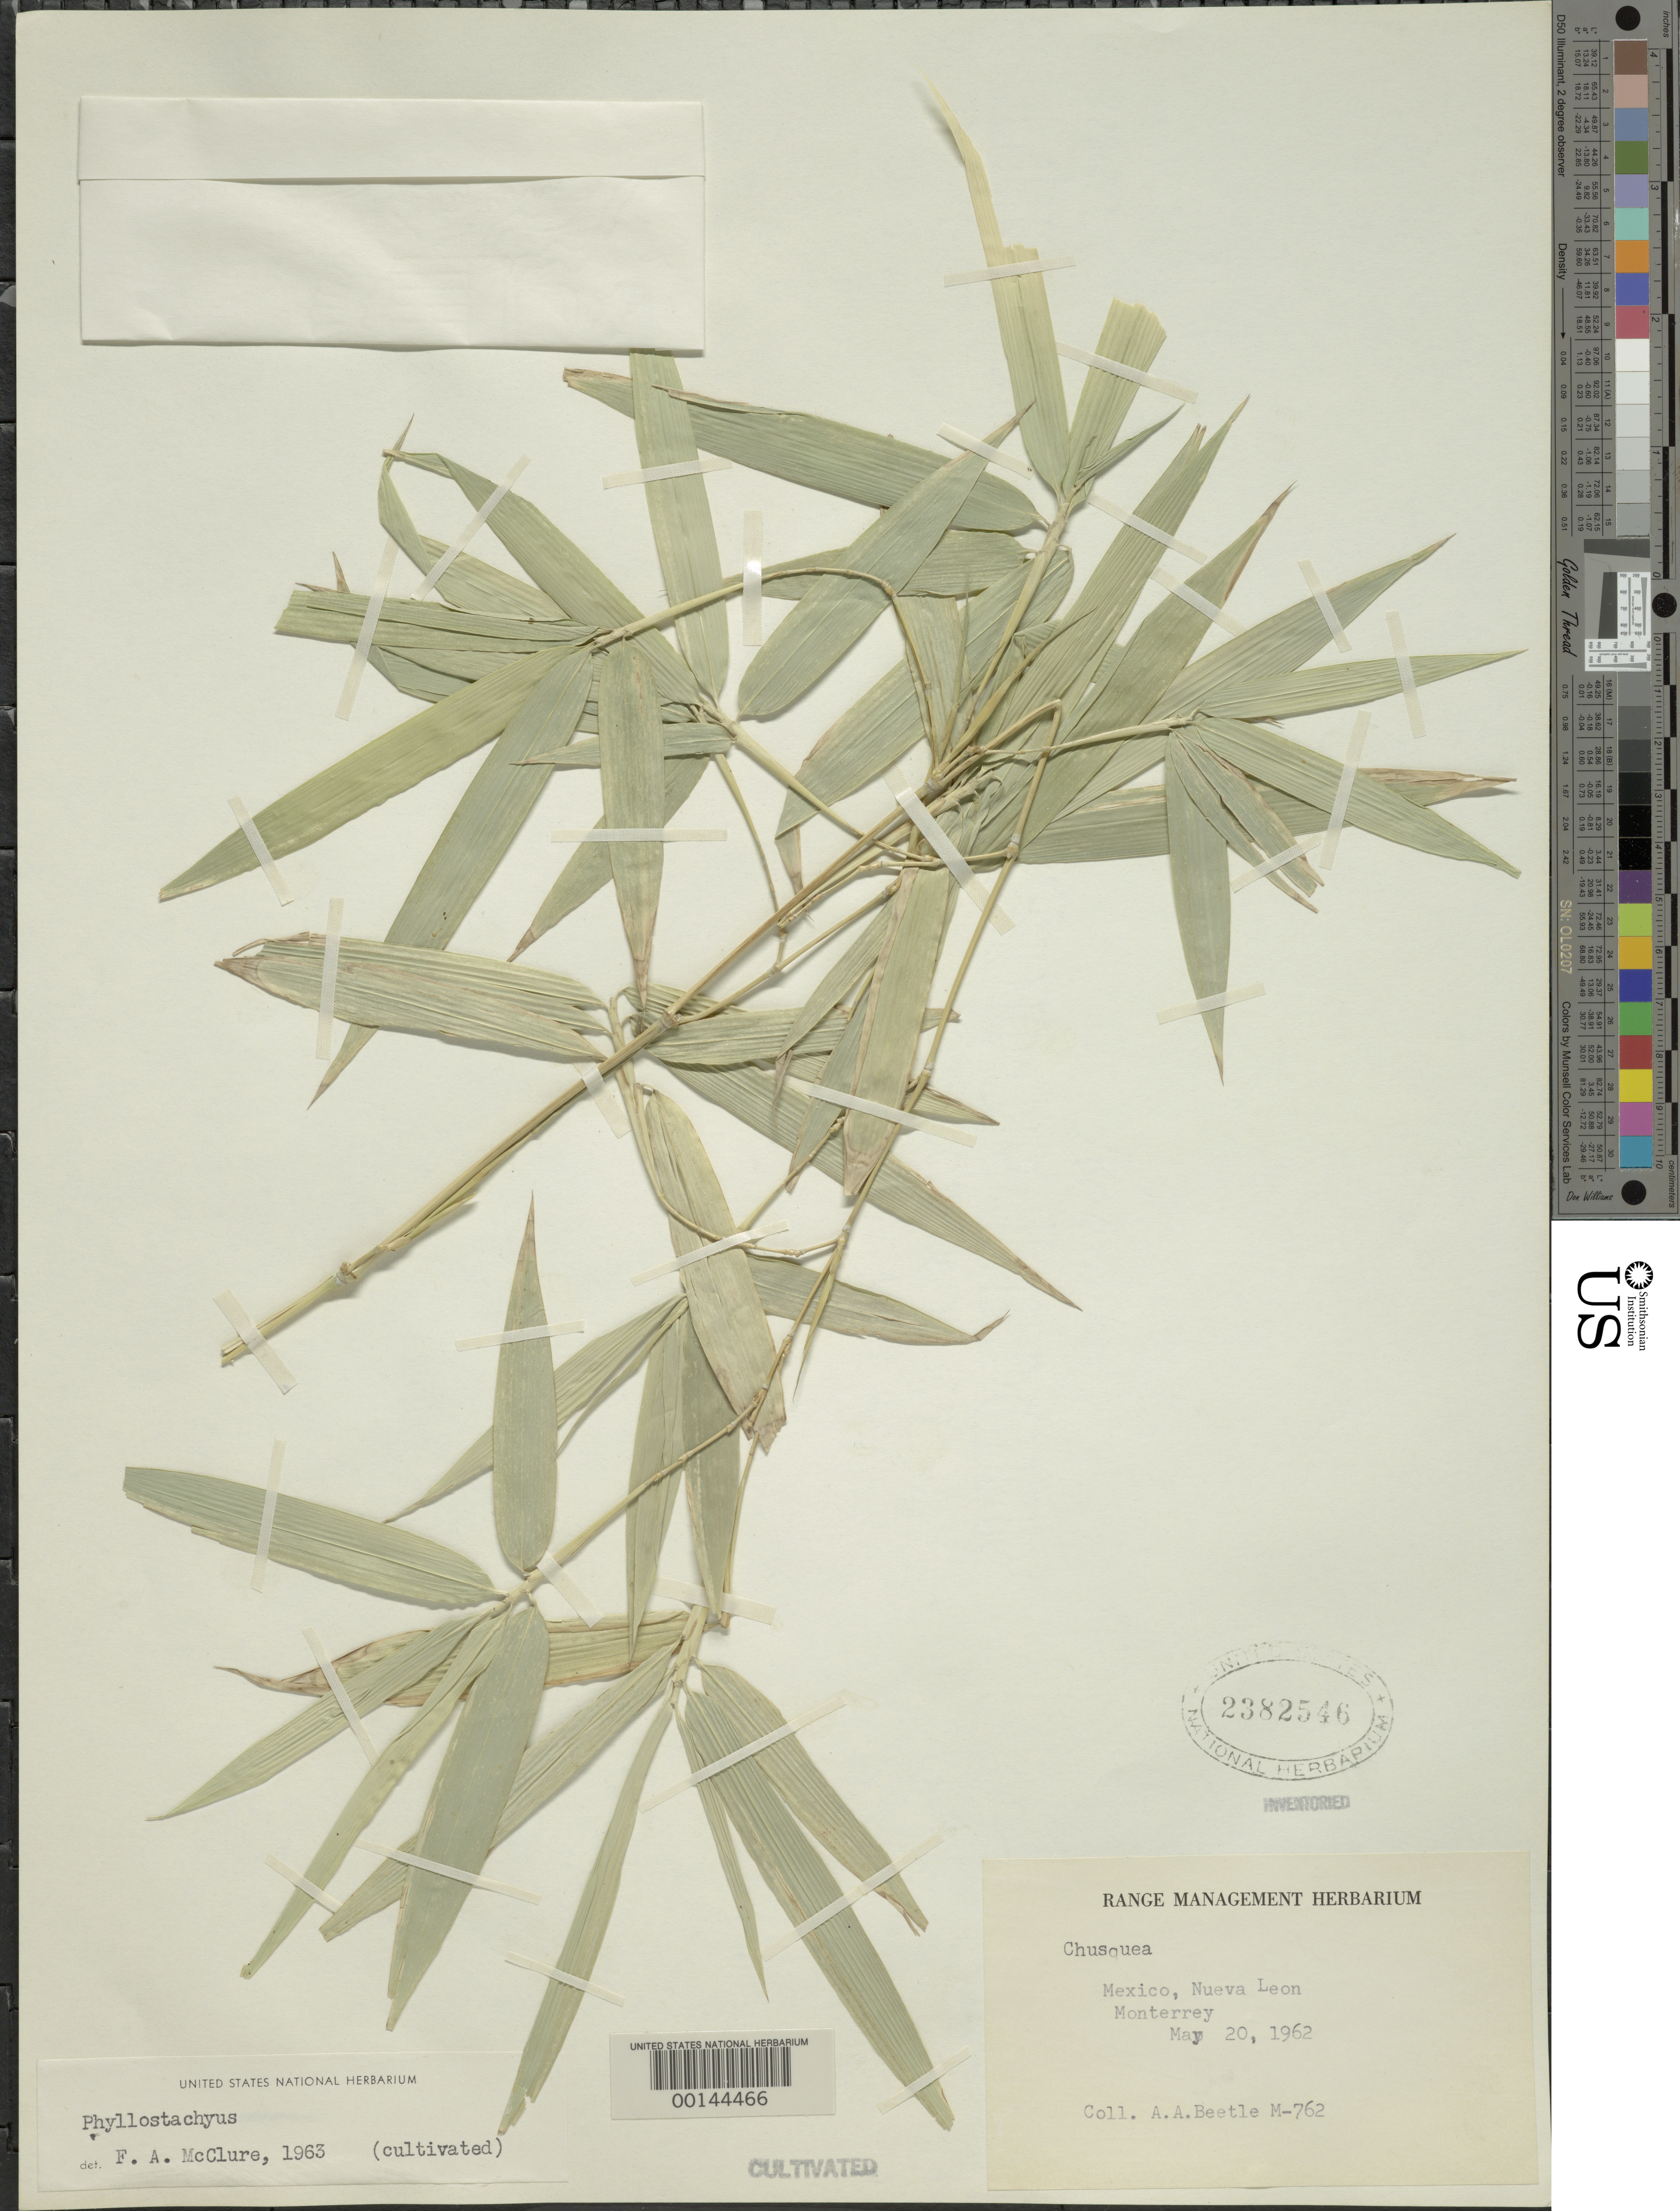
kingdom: Plantae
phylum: Tracheophyta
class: Liliopsida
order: Poales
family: Poaceae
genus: Phyllostachys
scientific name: Phyllostachys sp.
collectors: A. A. Beetle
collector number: M-762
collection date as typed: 20 May 1962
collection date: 1962-05-20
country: Mexico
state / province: Nuevo León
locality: Monterrey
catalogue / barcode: US 2382546